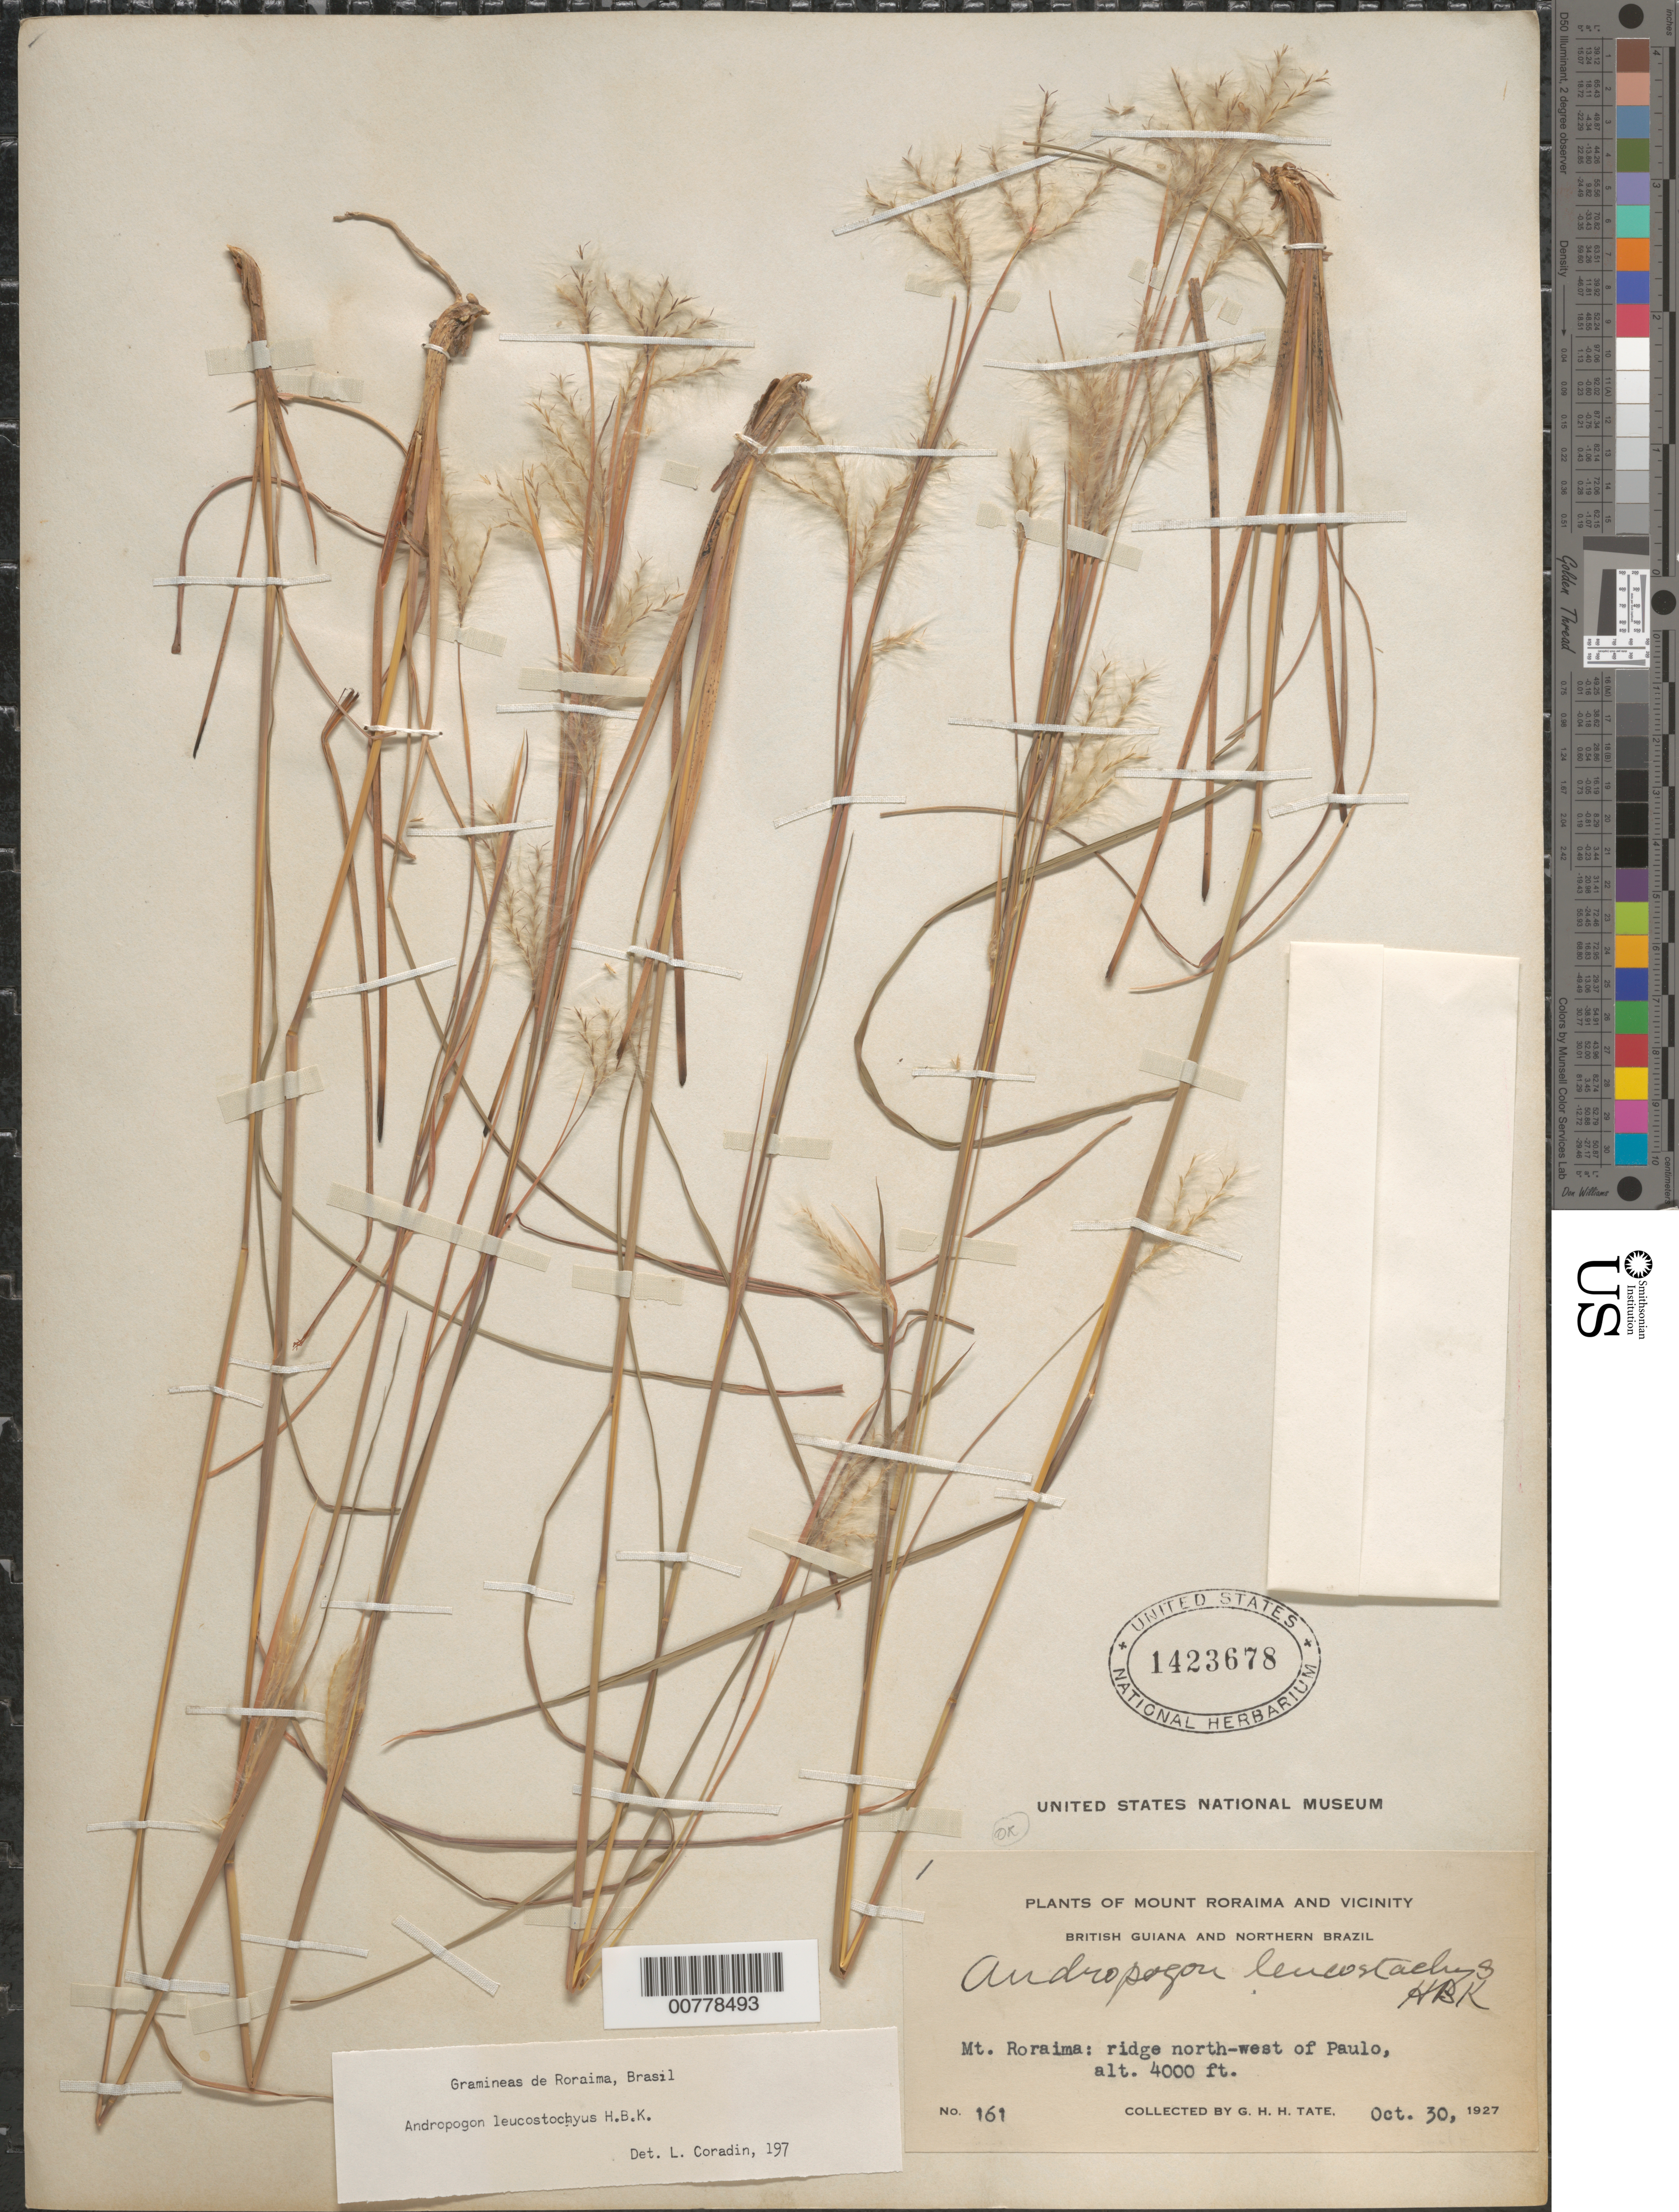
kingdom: Plantae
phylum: Tracheophyta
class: Liliopsida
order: Poales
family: Poaceae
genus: Andropogon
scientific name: Andropogon leucostachyus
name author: Kunth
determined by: Coradin, L.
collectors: G. H. H.Tate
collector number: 161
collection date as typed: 30-Oct-27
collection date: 1927-10-30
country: Venezuela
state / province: Bolívar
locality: Mt. Roraima, Ridge NW of Paulo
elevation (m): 1219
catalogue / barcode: US 1423678